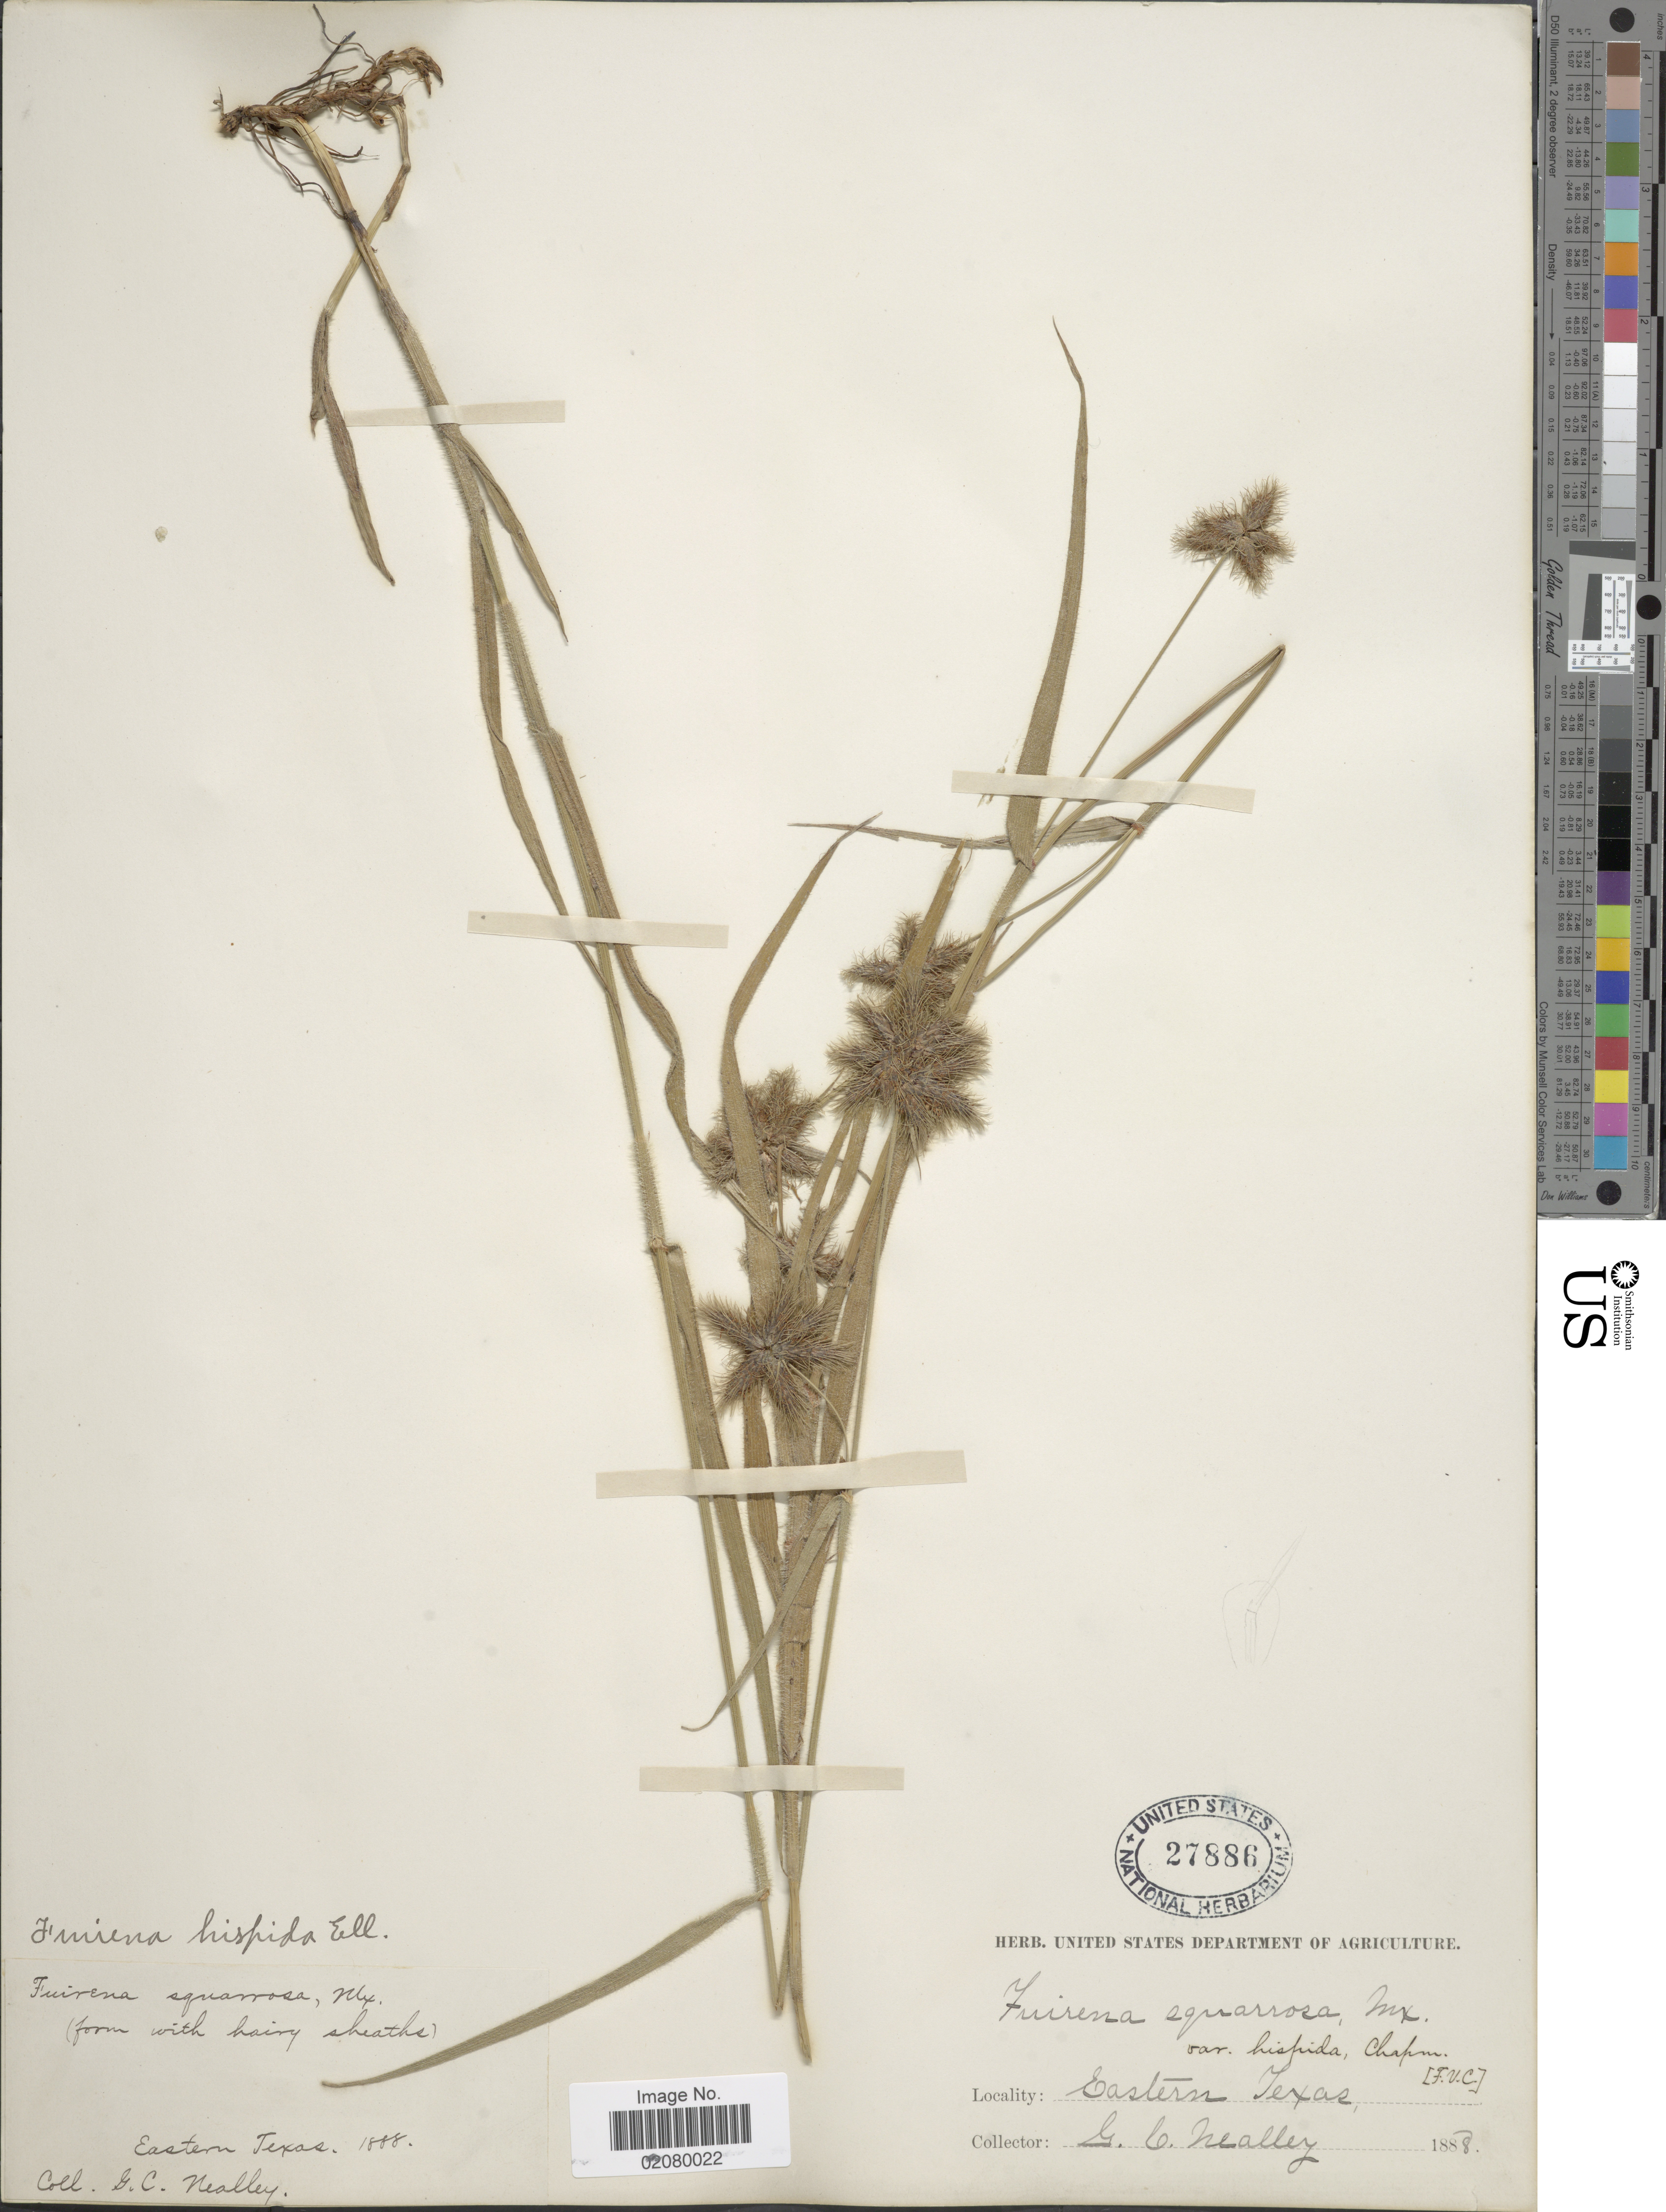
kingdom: Plantae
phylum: Tracheophyta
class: Liliopsida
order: Poales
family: Cyperaceae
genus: Fuirena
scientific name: Fuirena squarrosa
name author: Michx.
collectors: G. C. Nealley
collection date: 1888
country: United States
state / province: Texas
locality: Eastern Texas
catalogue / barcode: US 27886